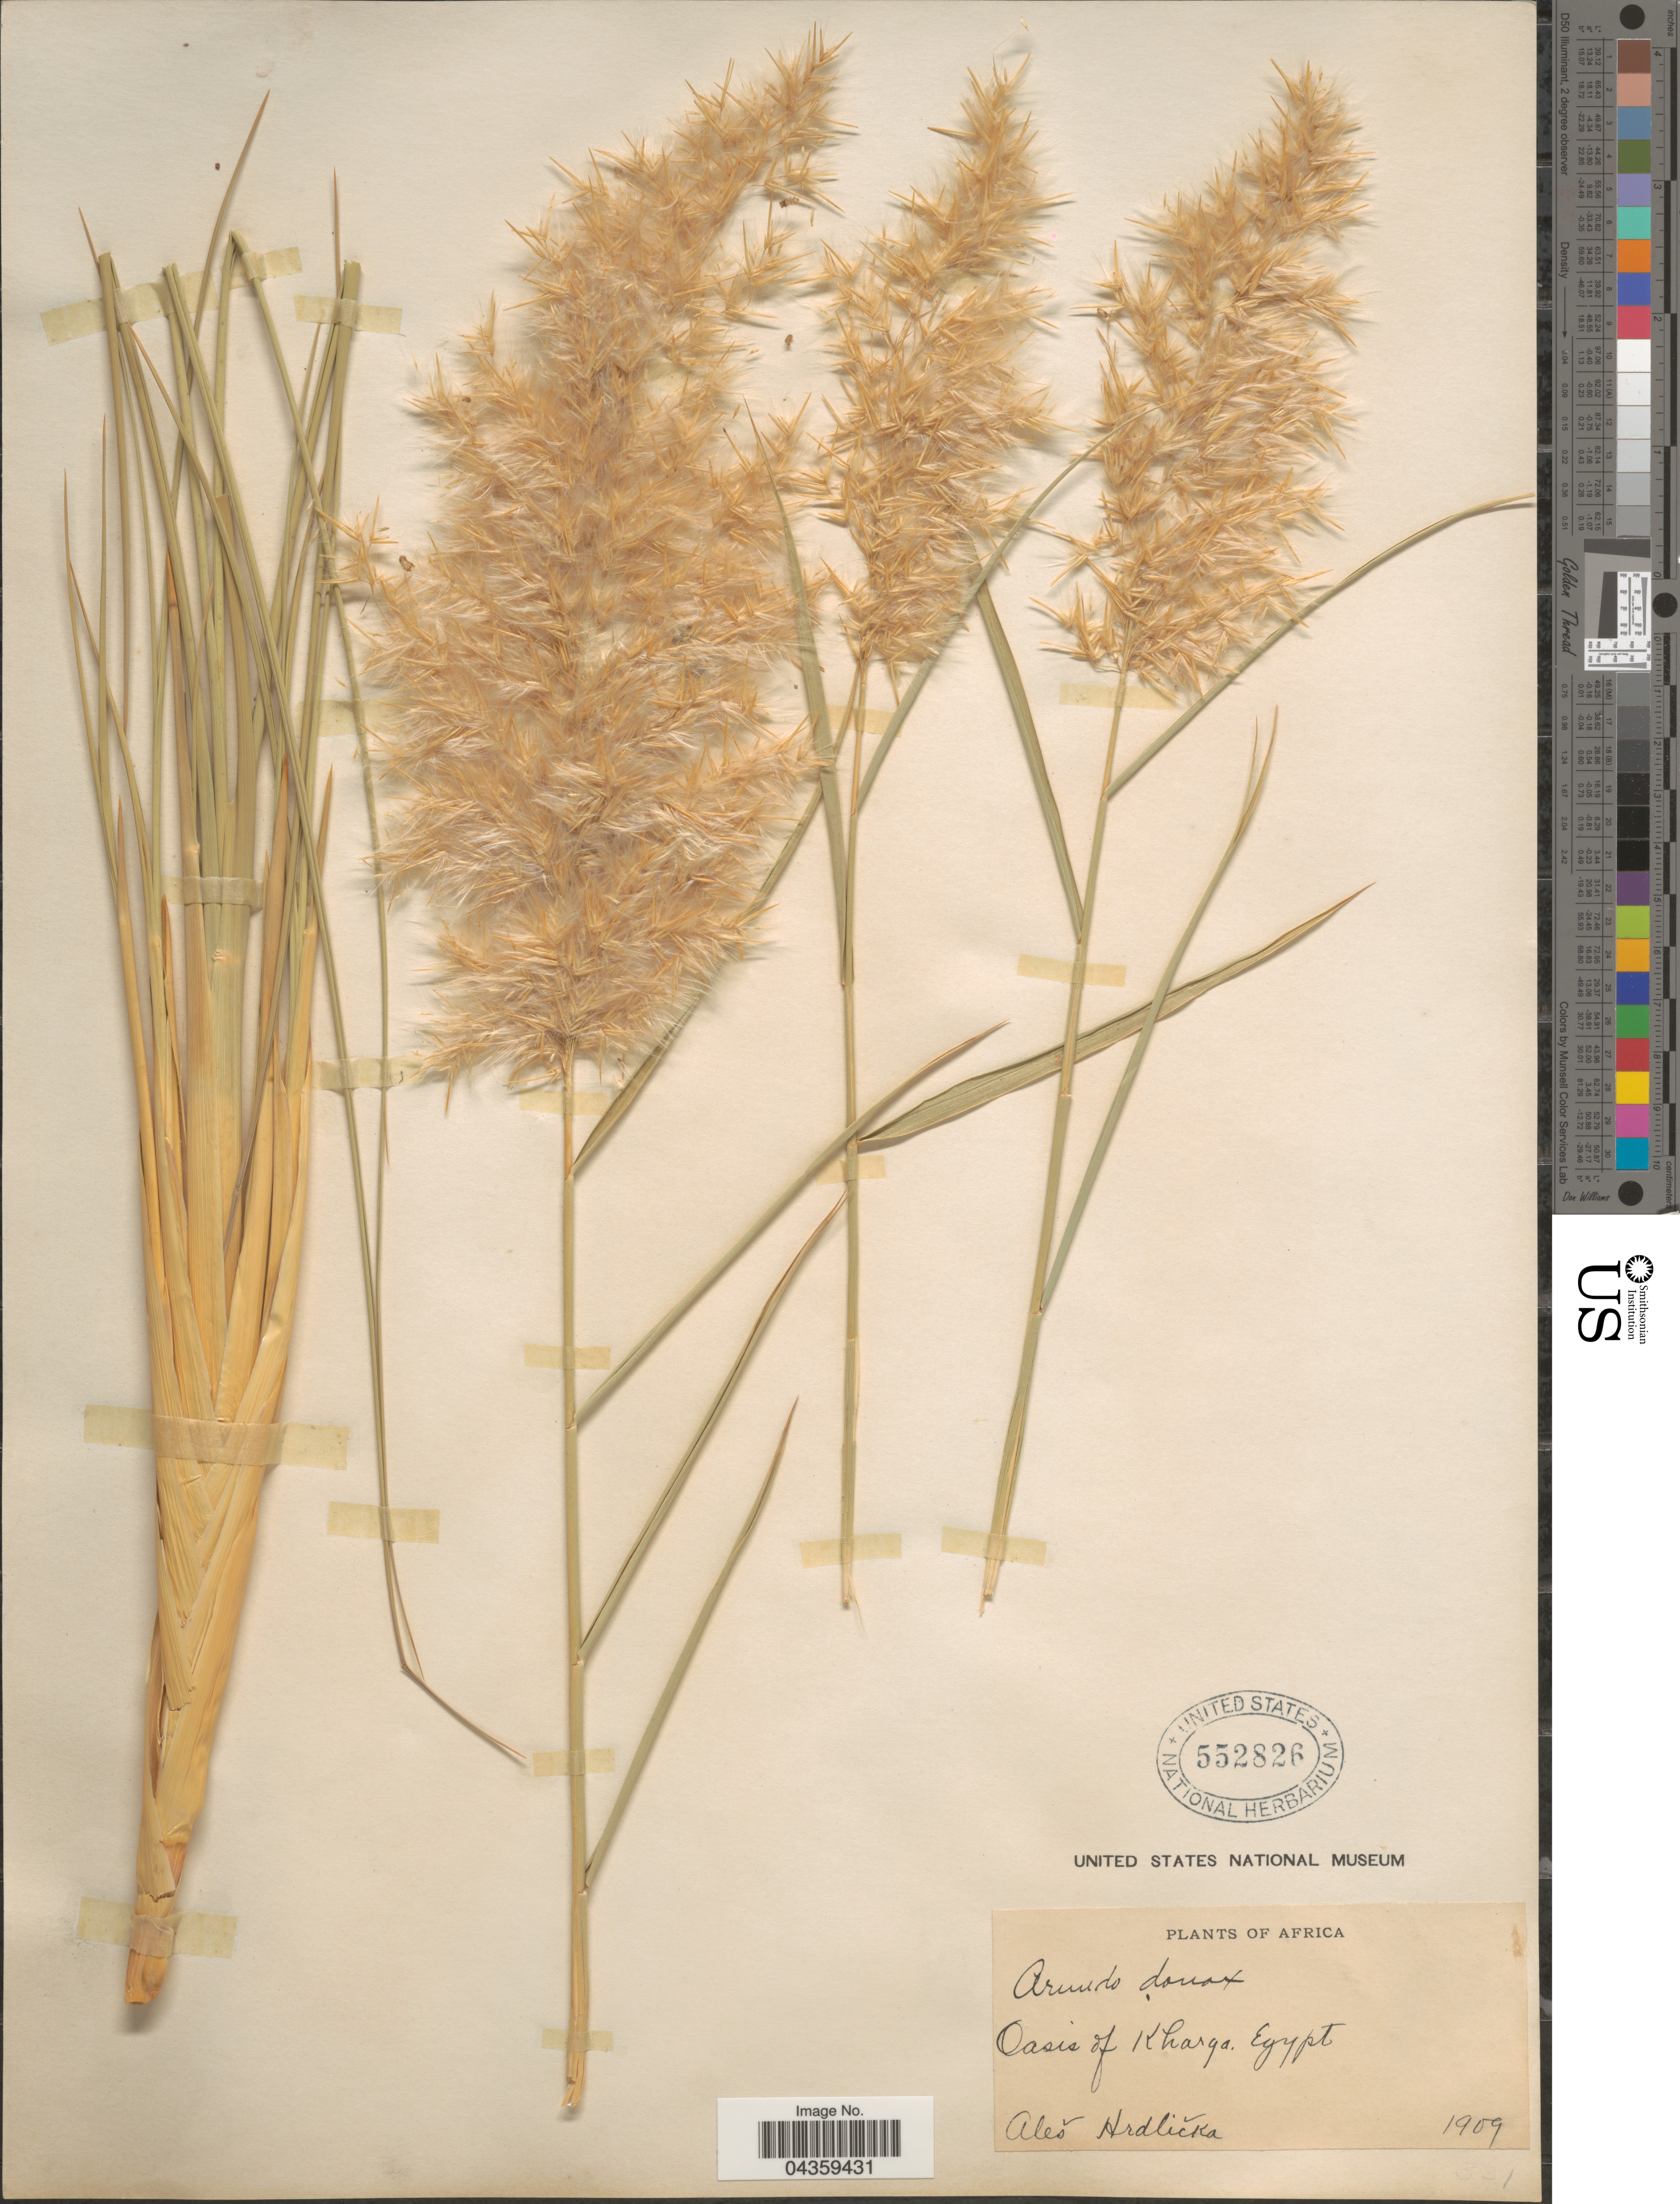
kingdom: Plantae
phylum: Tracheophyta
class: Liliopsida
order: Poales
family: Poaceae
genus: Arundo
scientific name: Arundo donax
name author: L.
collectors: A. Hrdlicka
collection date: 1909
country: Egypt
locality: Oasis of Kharqa.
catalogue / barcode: US 552826